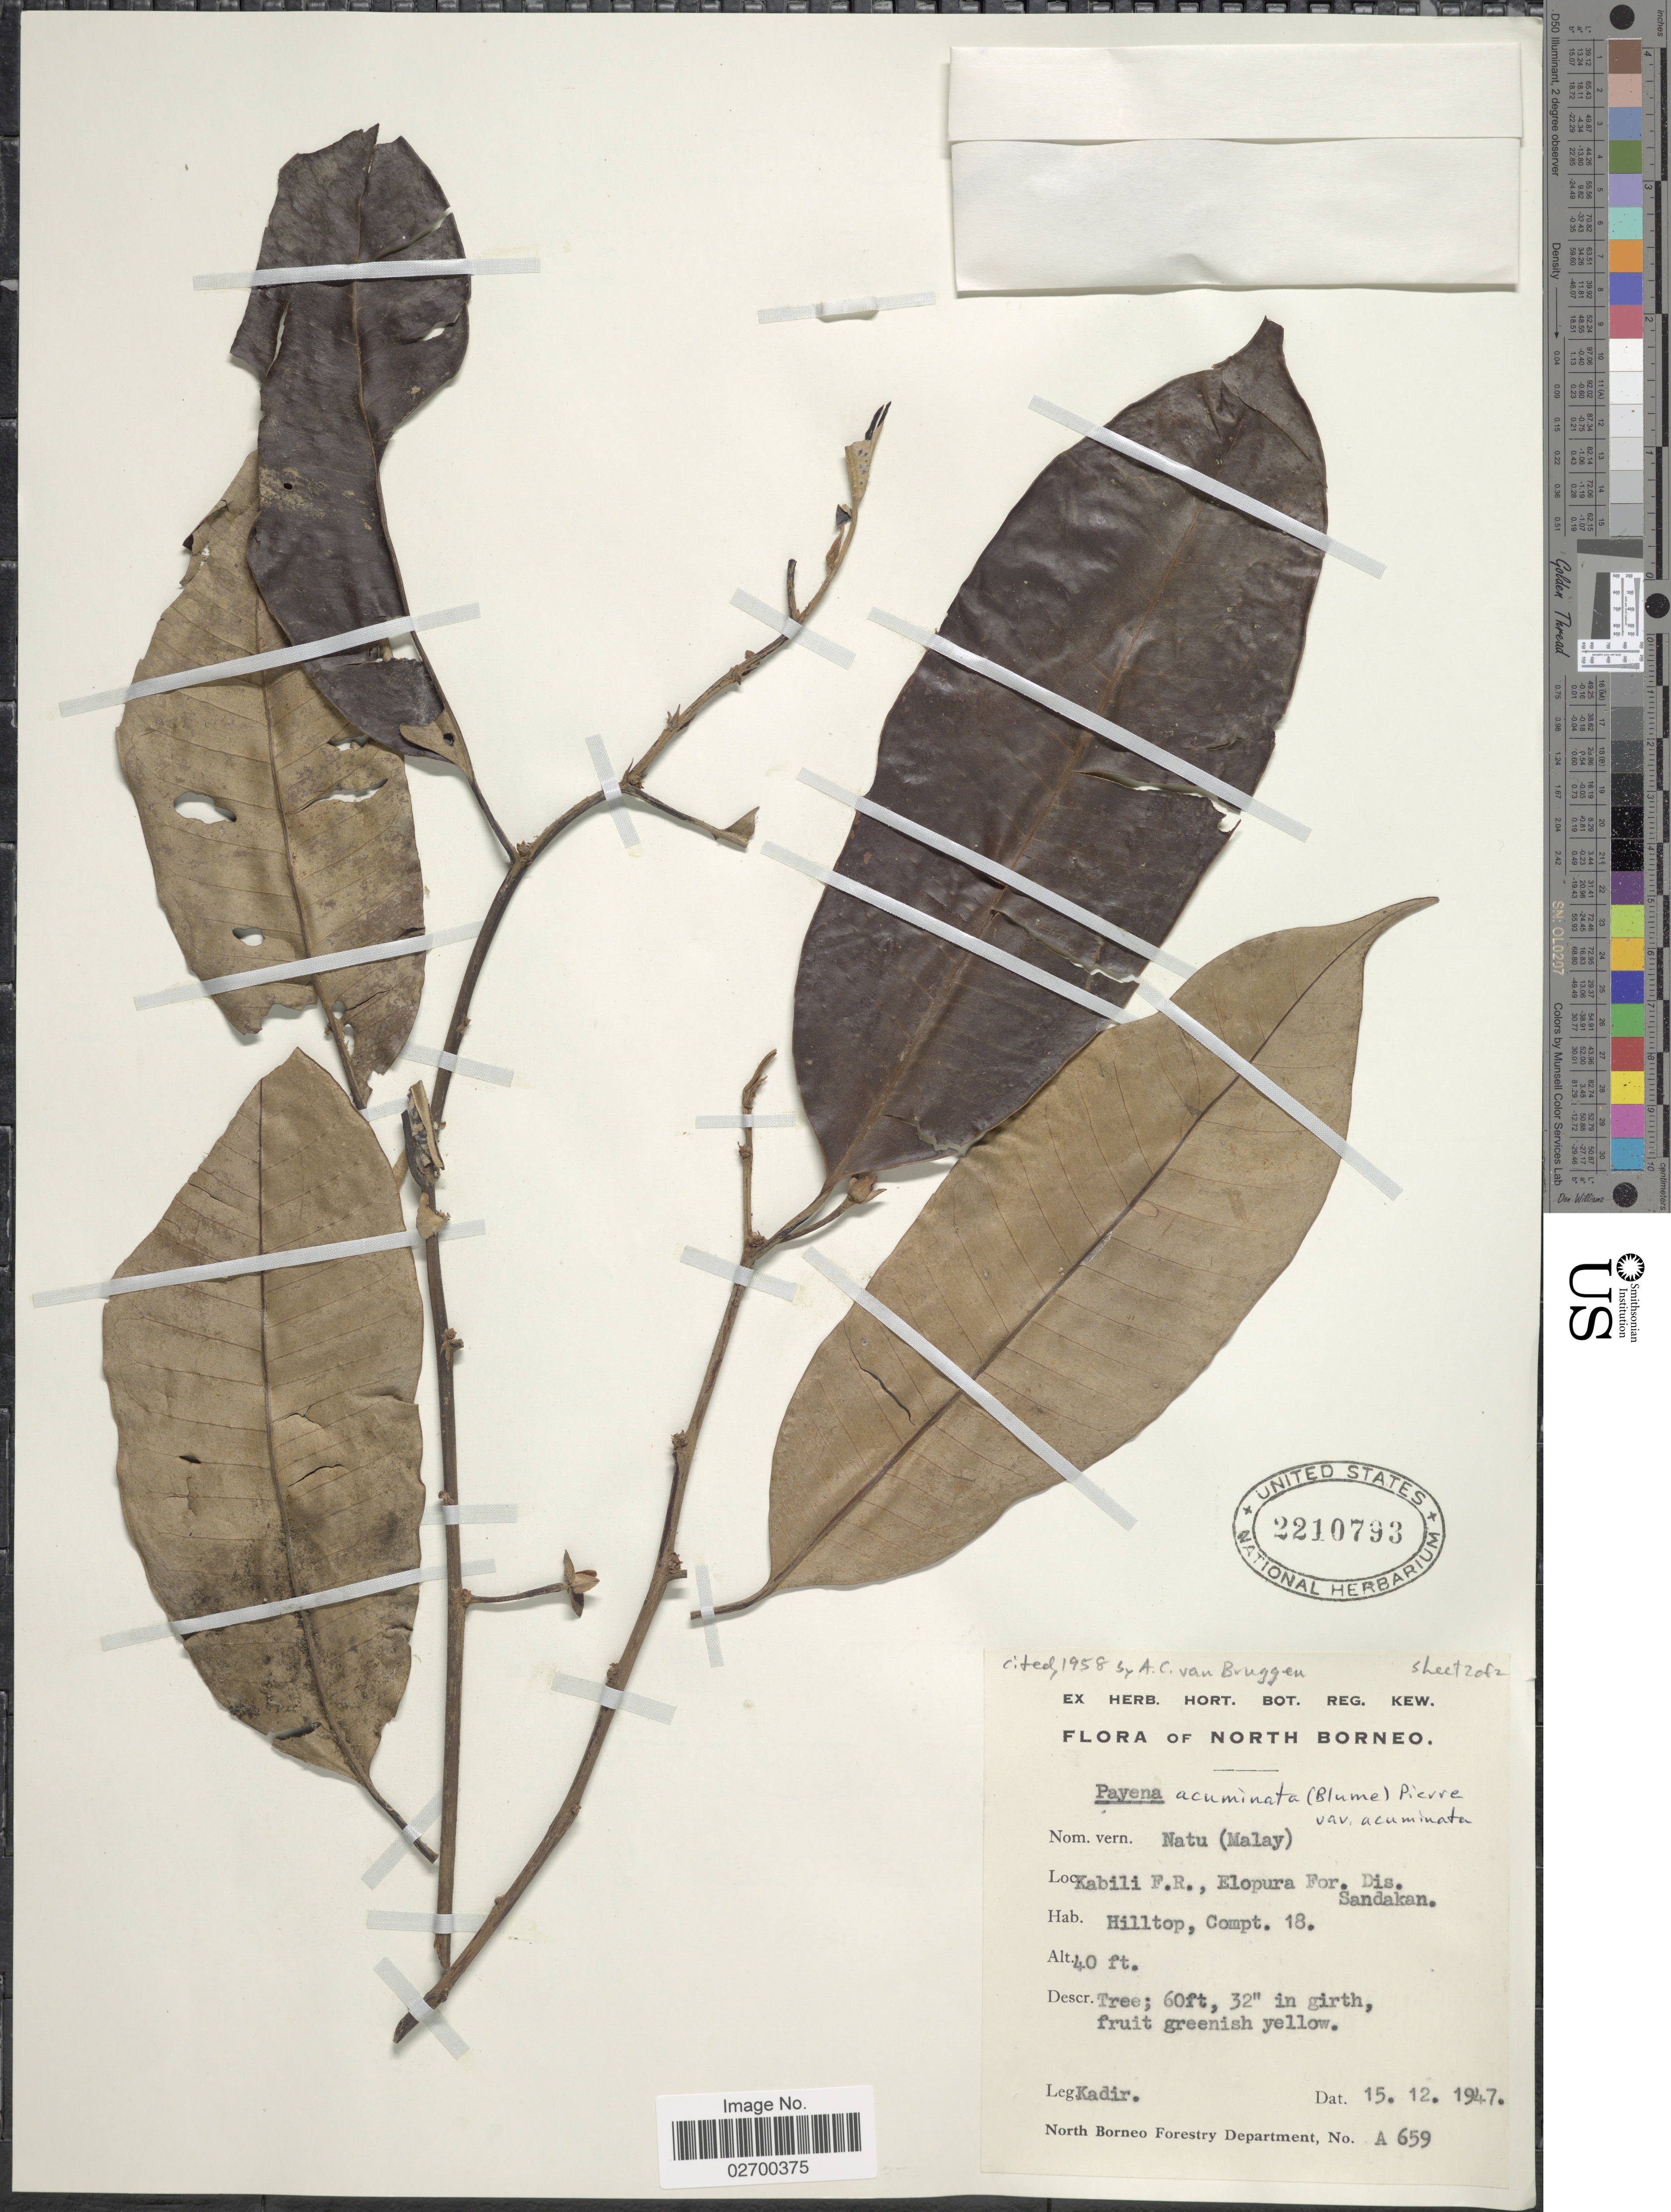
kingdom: Plantae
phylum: Tracheophyta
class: Magnoliopsida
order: Ericales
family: Sapotaceae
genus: Payena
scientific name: Payena acuminata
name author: (Blume) Pierre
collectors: -. Kadir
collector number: A659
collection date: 1947-12-15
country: Malaysia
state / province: Sabah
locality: North Borneo. Kabili F.R., Klopura For. Dis. Sandakan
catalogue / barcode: US 2210793